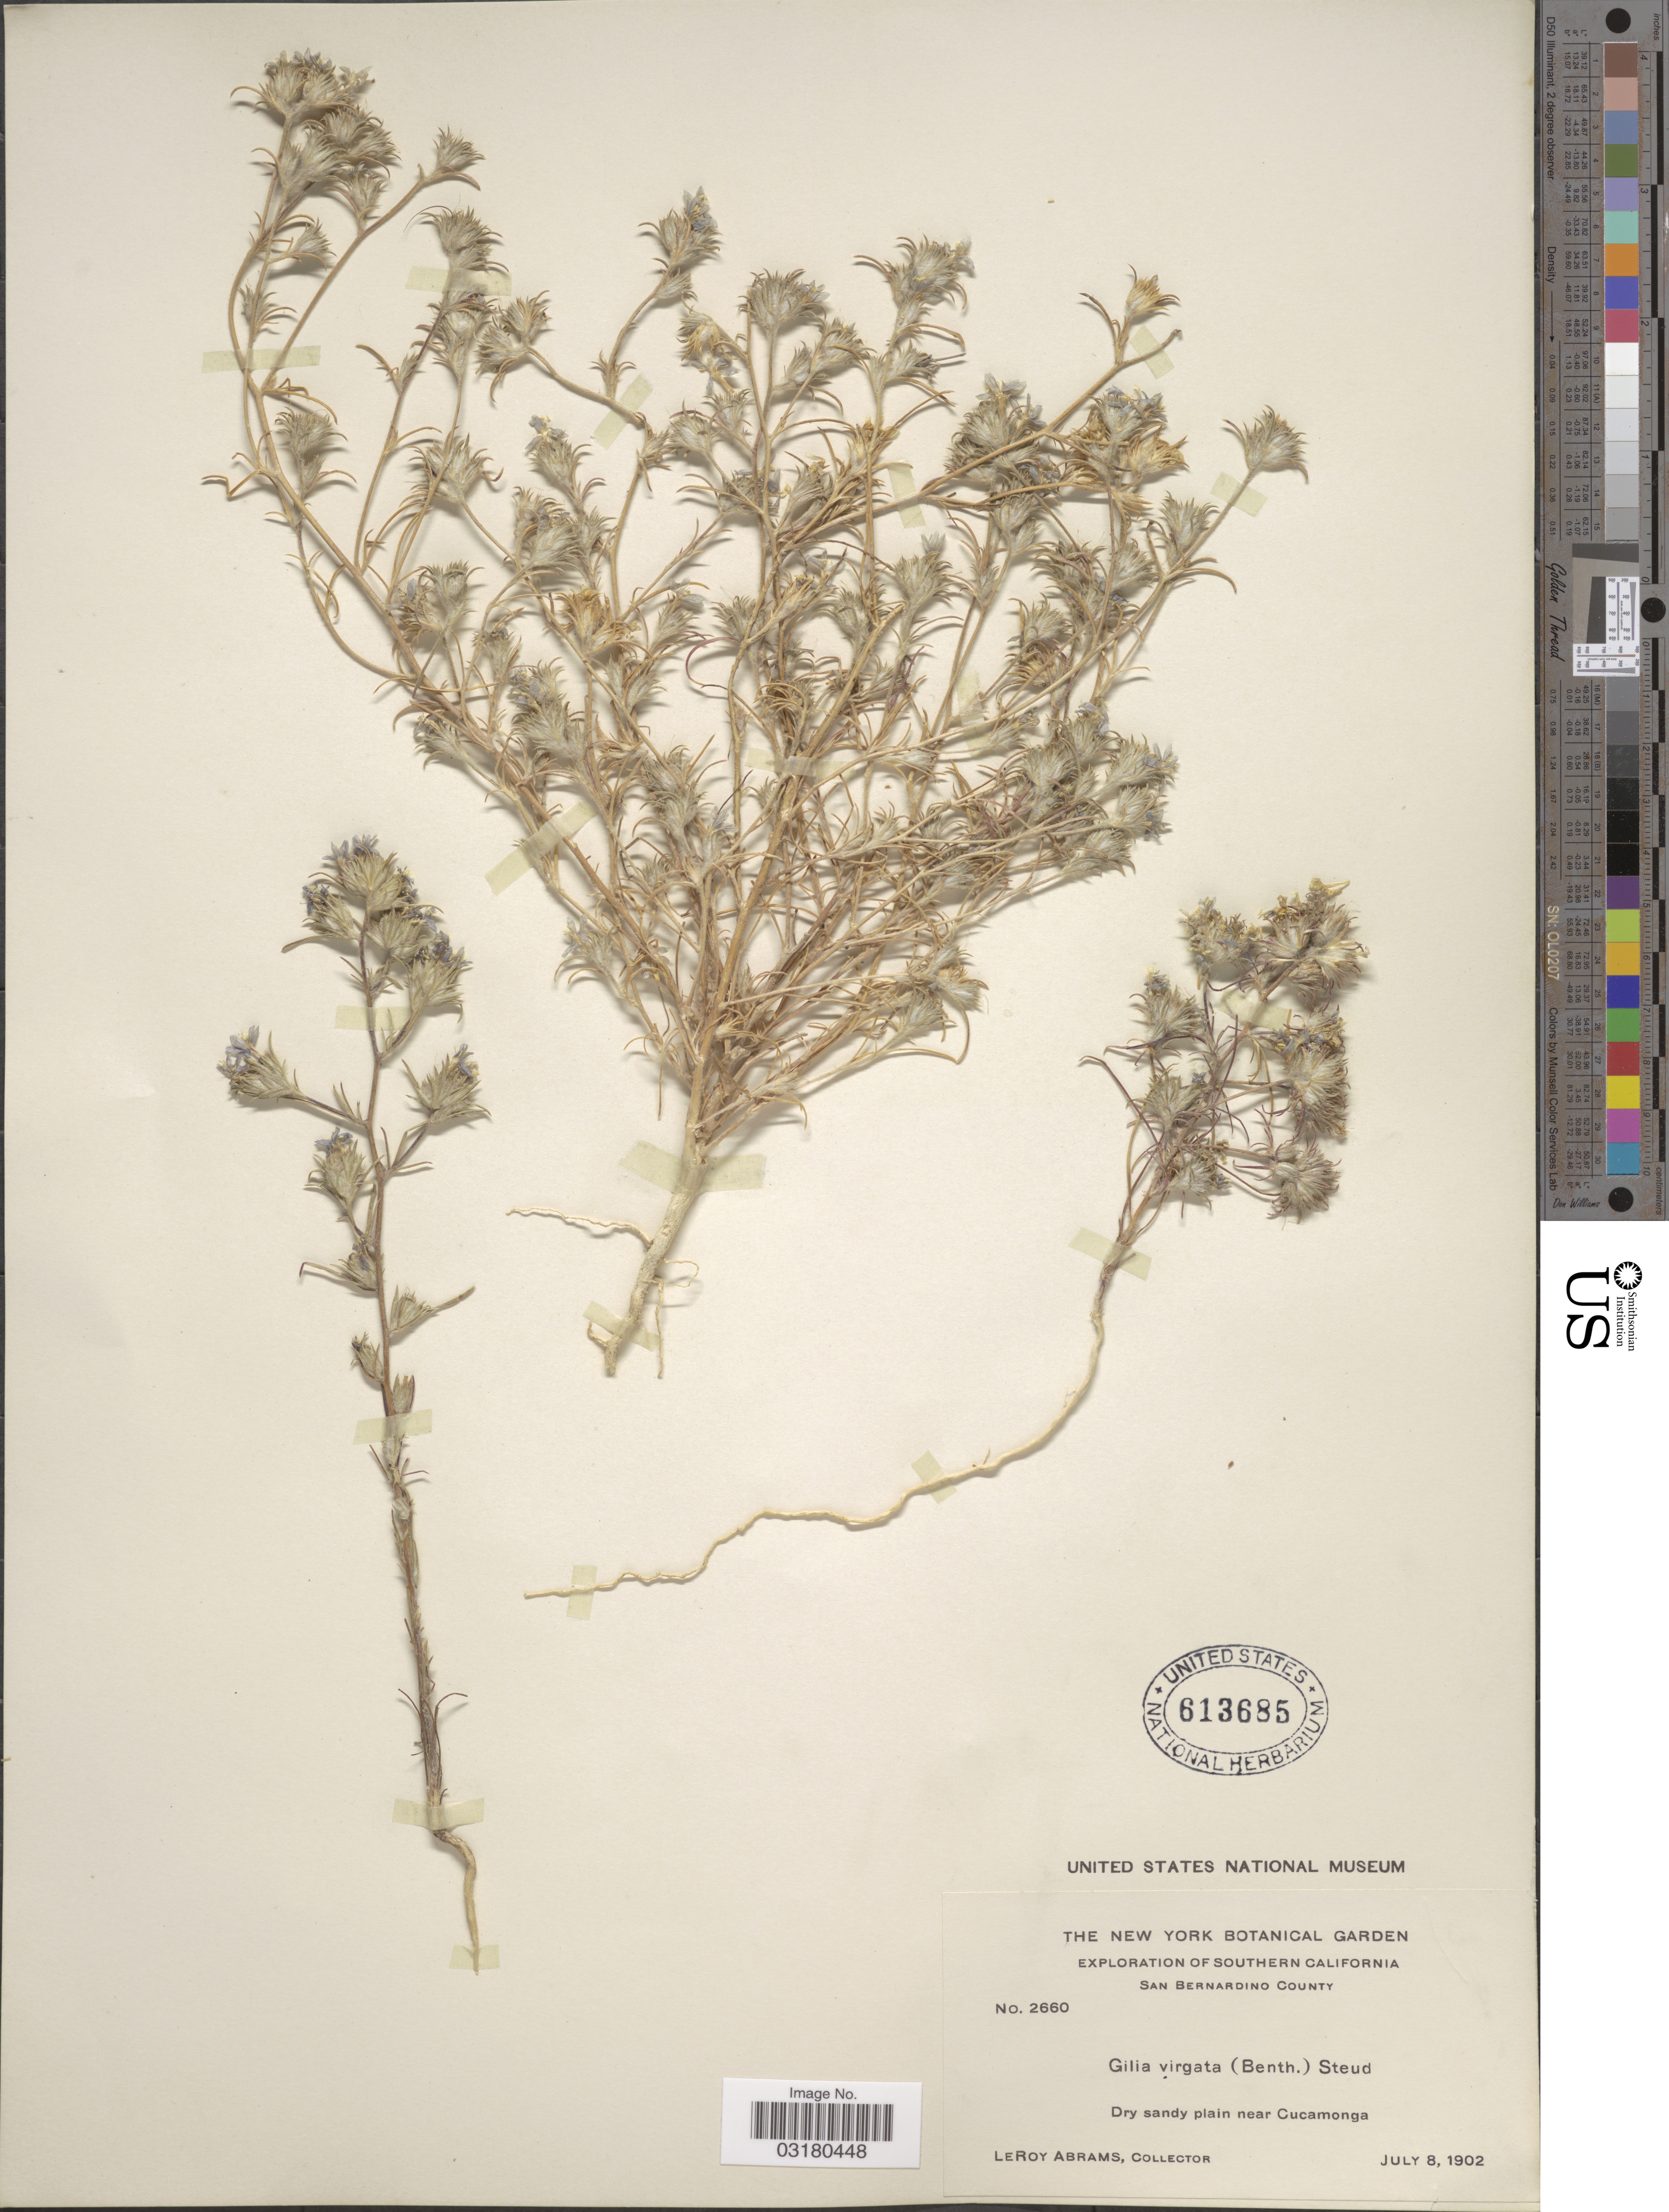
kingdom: Plantae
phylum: Tracheophyta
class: Magnoliopsida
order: Ericales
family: Polemoniaceae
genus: Eriastrum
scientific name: Eriastrum sapphirinum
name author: (Eastw.) H. Mason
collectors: L. Abrams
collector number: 2660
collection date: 1902-07-08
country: United States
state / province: California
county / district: San Bernardino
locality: Southern California. San Bernardino County. Dry sandy plain near Cucamonga.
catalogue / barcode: US 613685